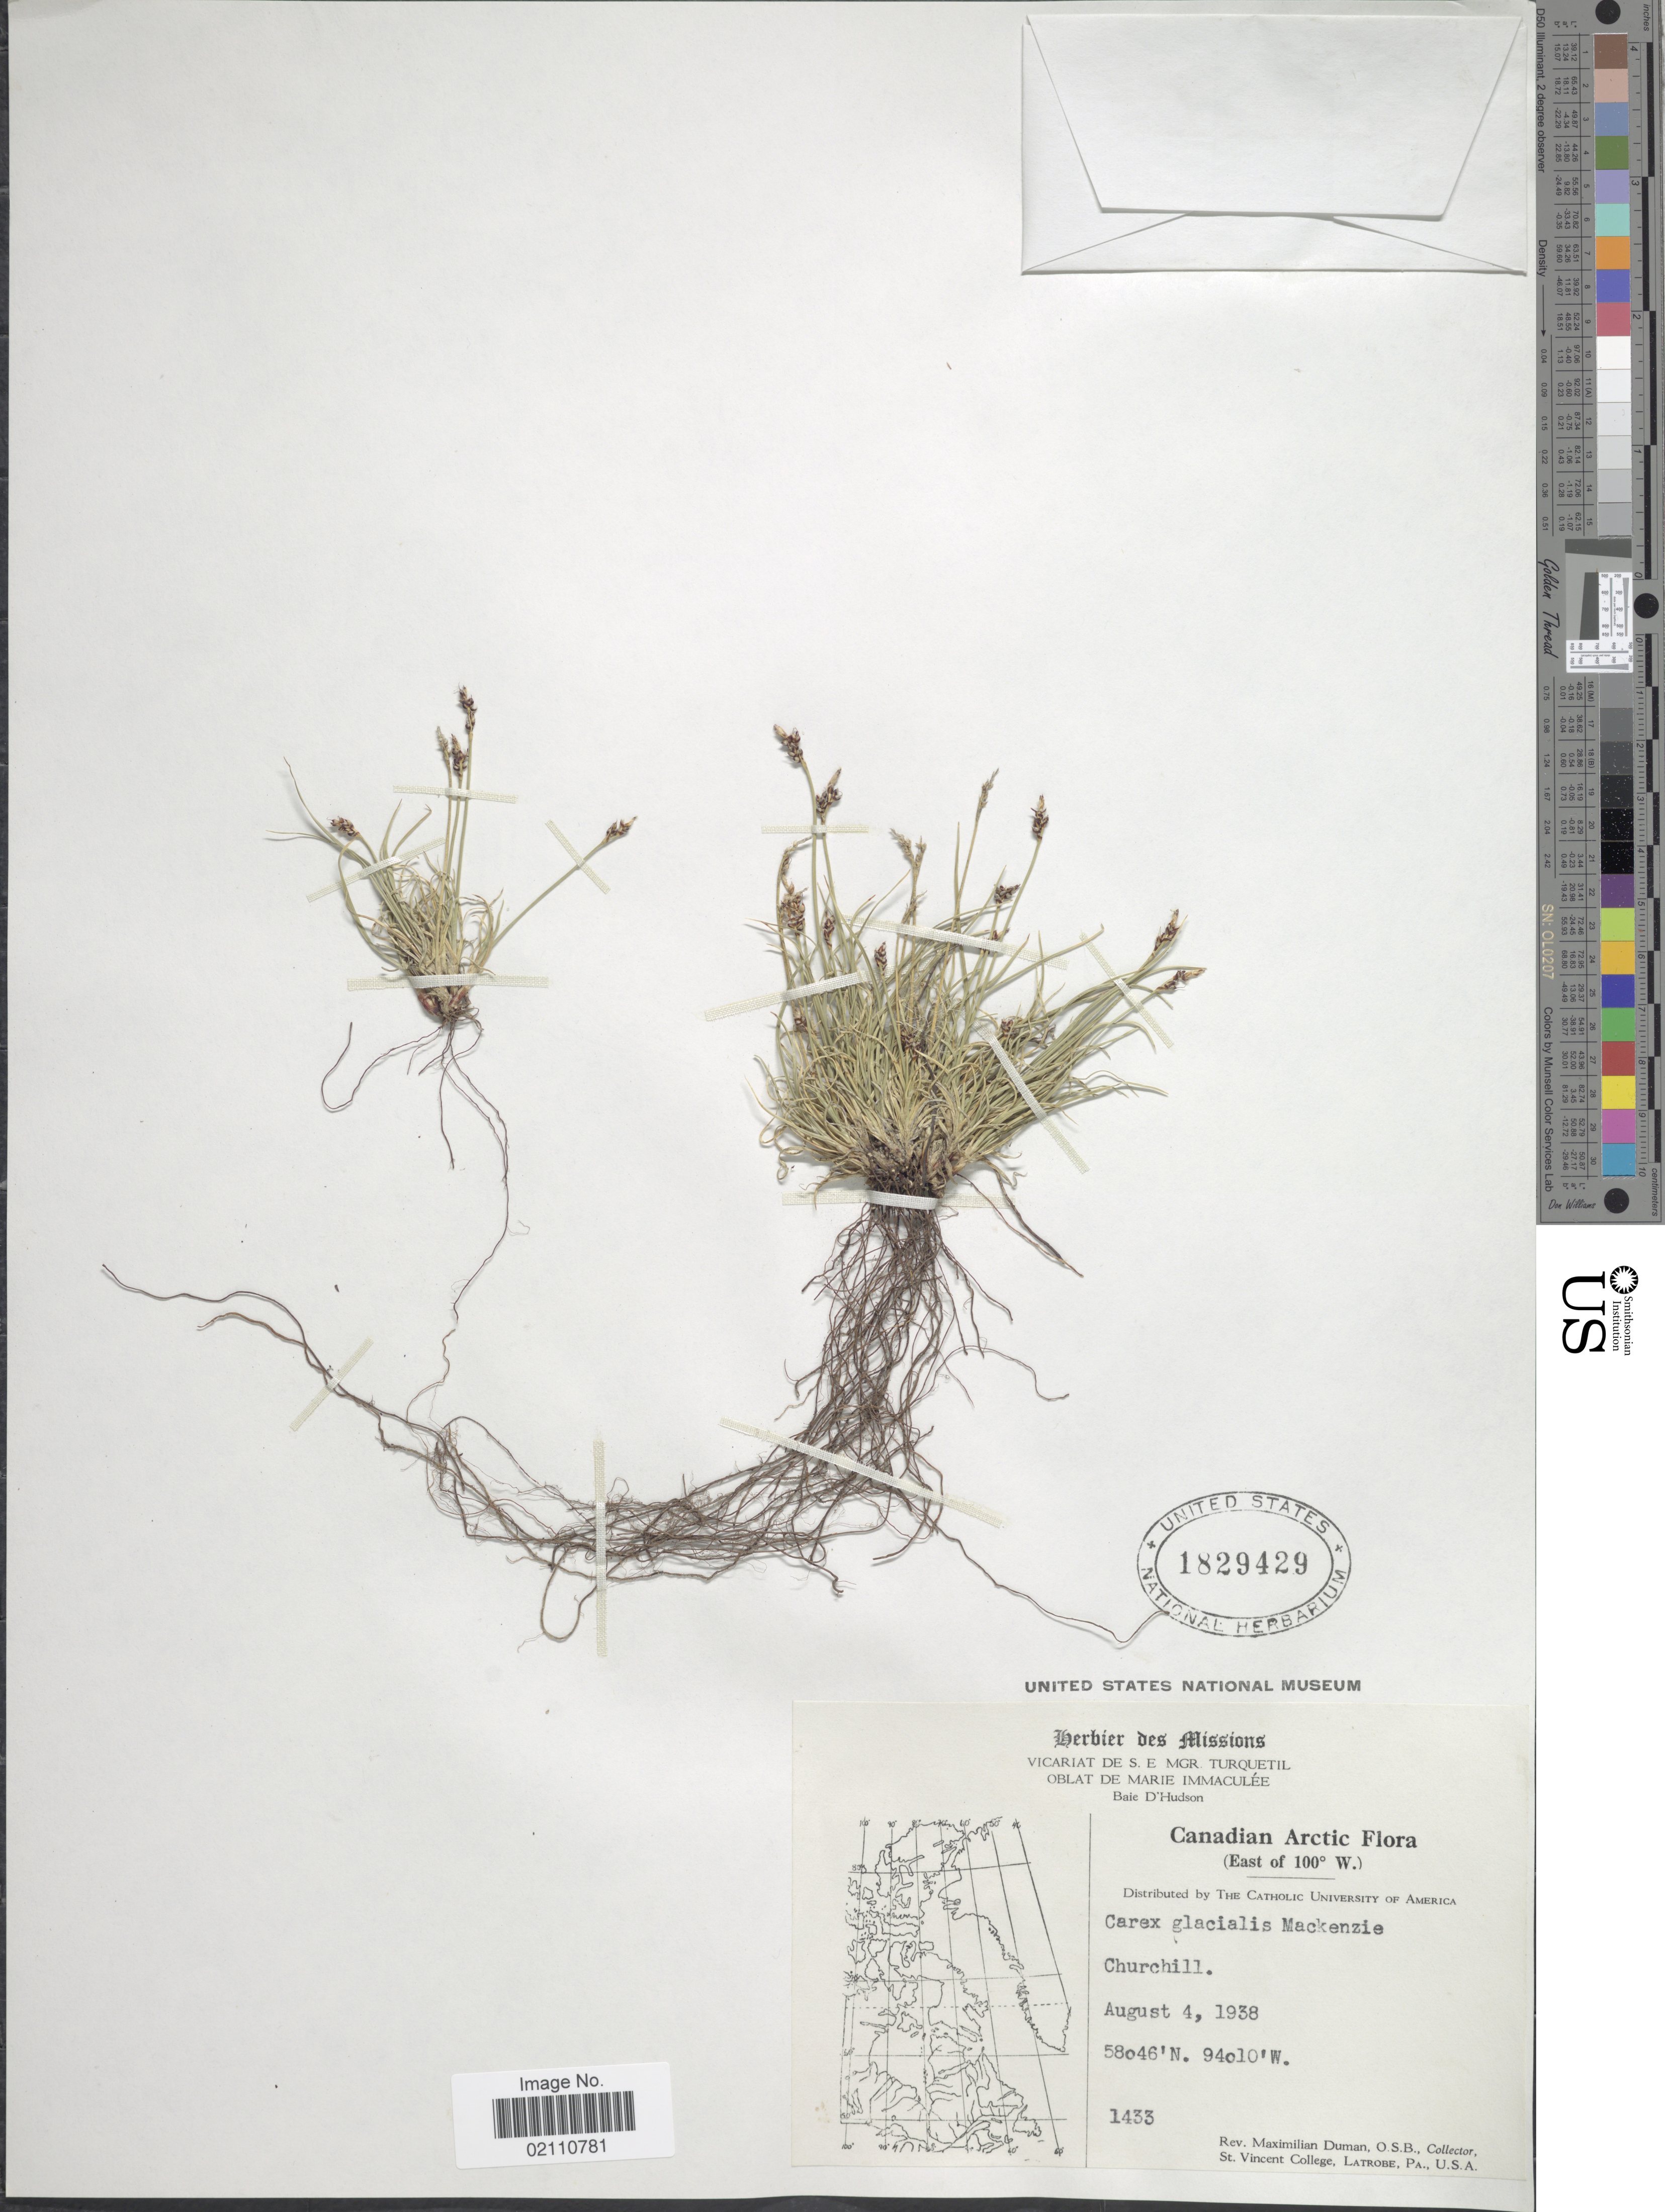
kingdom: Plantae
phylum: Tracheophyta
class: Liliopsida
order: Poales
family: Cyperaceae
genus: Carex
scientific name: Carex glacialis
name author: Mack.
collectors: M. Duman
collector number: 1433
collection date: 1938-08-04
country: Canada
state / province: Manitoba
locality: Canadian Arctic (East of 100 ° W.) Churchill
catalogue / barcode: US 1829429